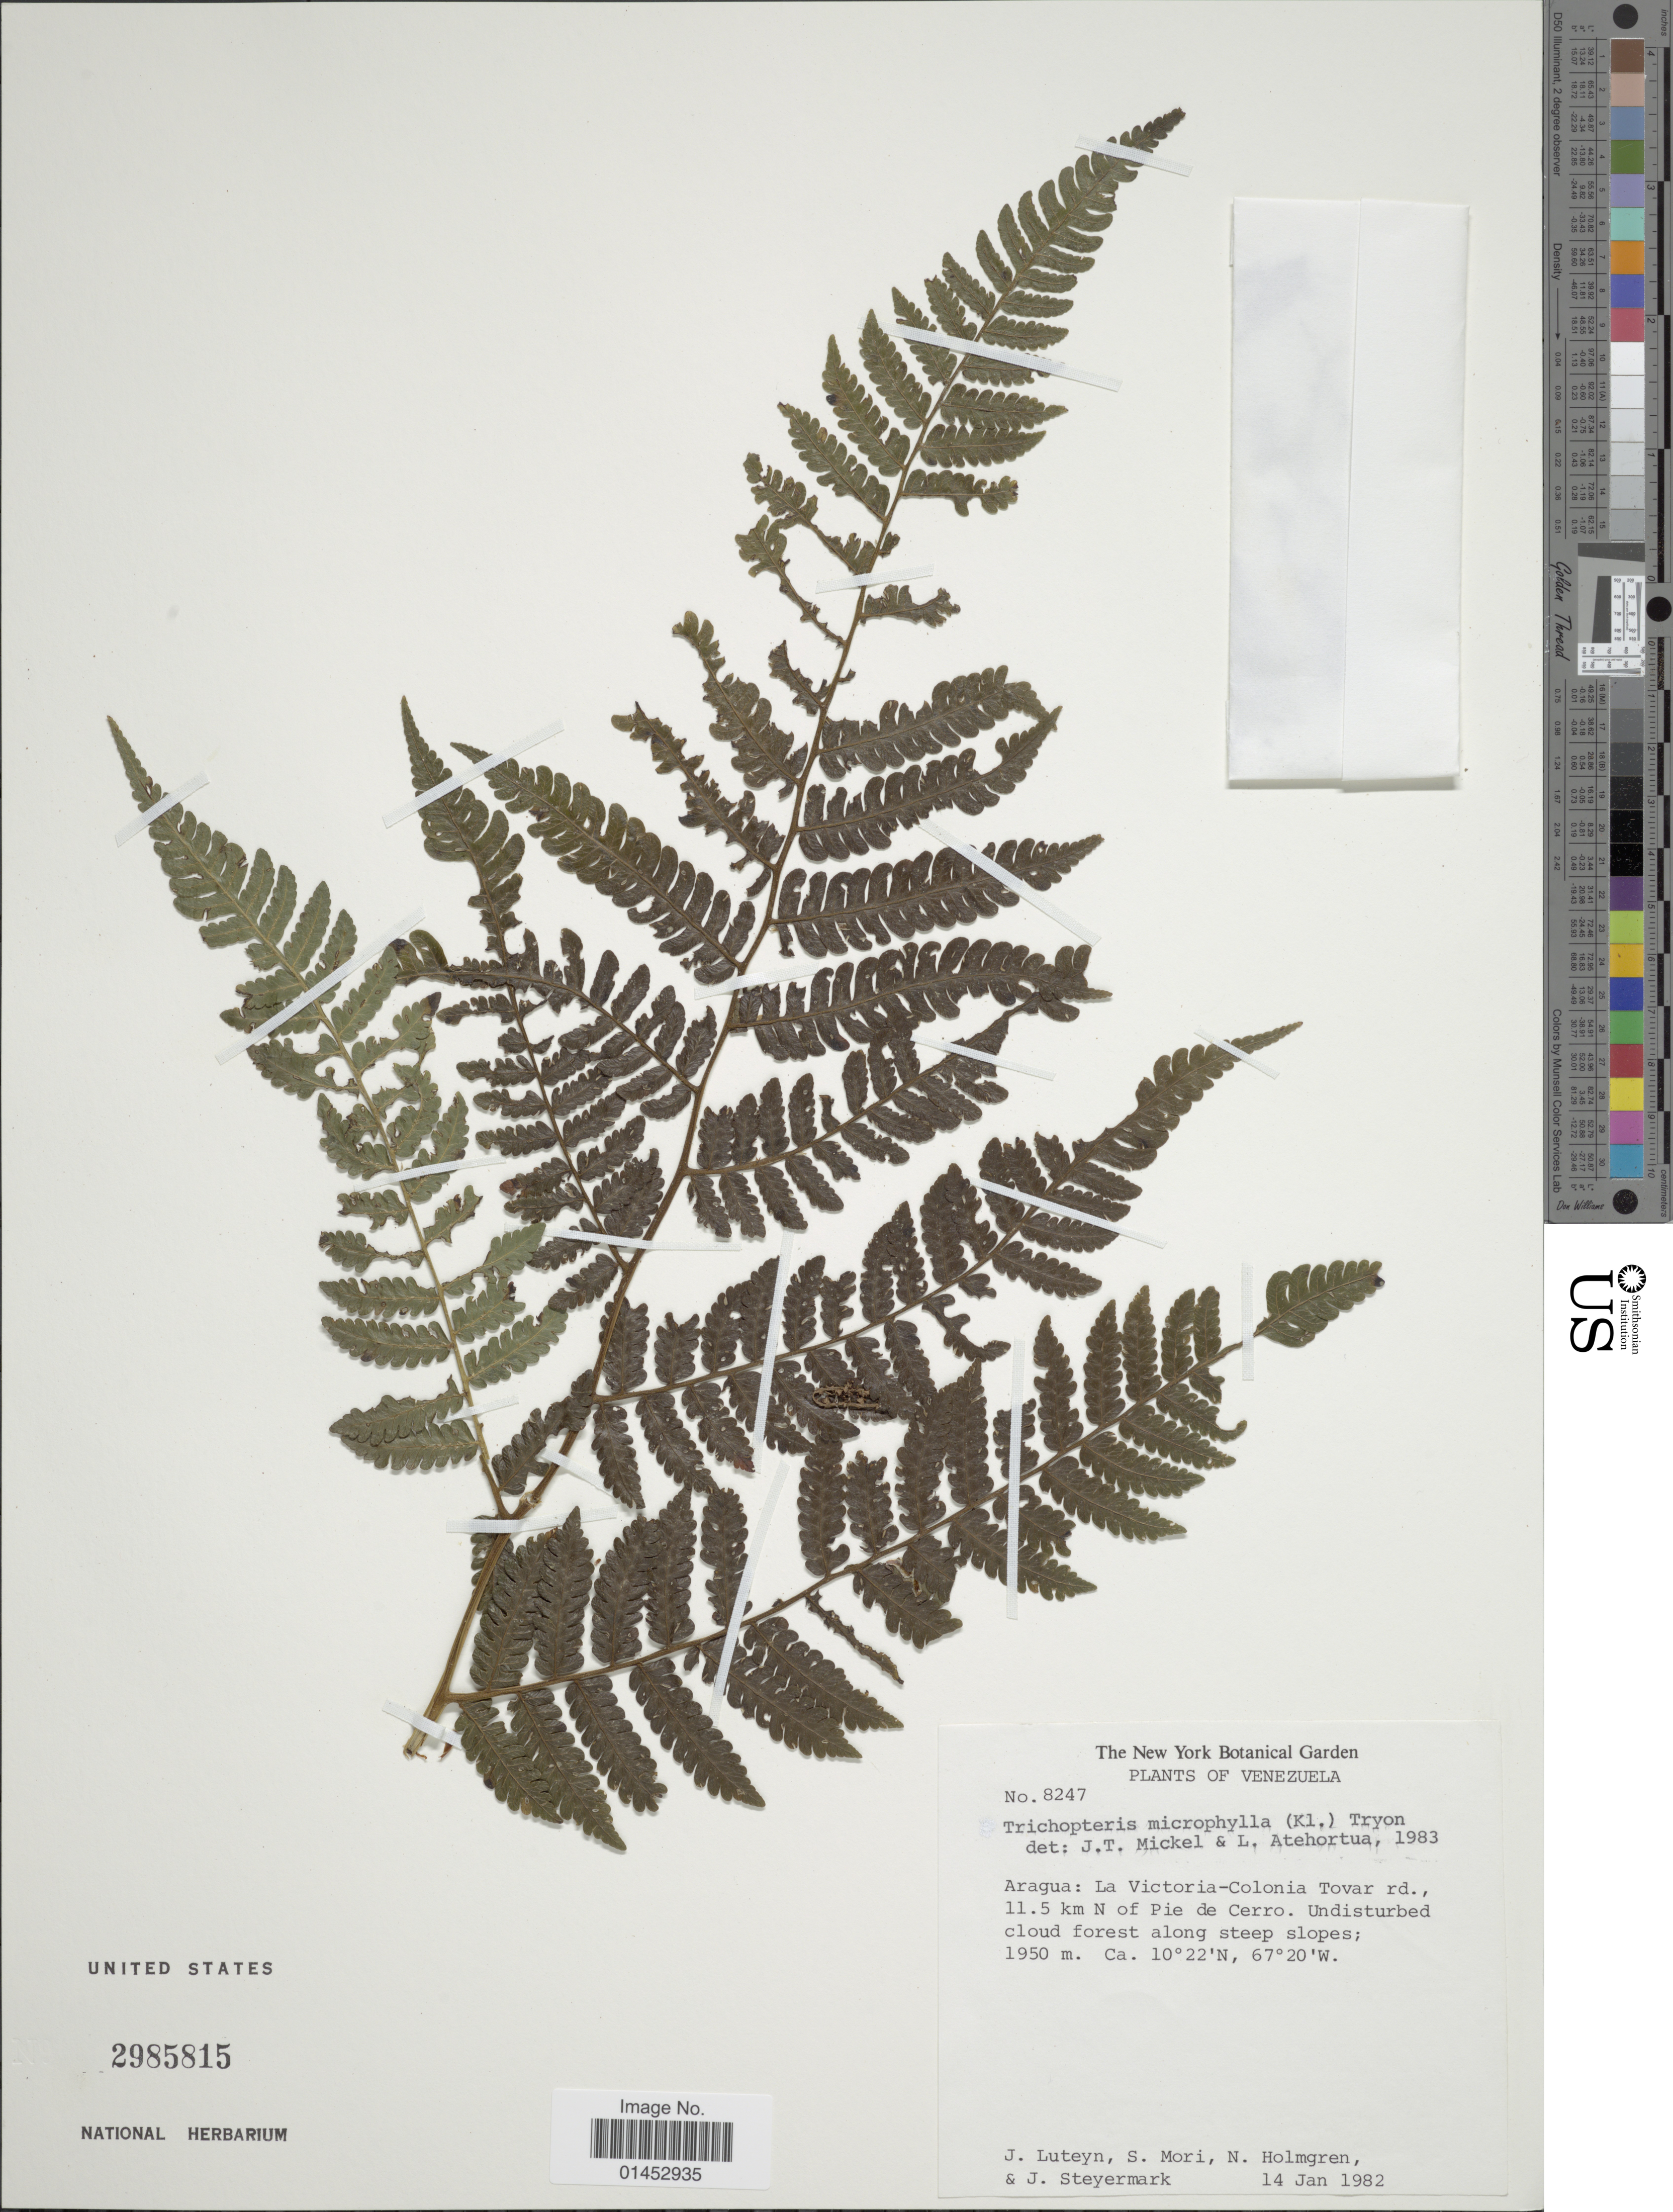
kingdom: Plantae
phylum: Tracheophyta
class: Polypodiopsida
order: Cyatheales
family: Cyatheaceae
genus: Cyathea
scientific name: Cyathea squamata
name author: (Klotzsch) Domin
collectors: J. L. Luteyn, S. Mori, N. H. Holmgren & J. Steyermark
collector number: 8247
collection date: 1982-01-14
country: Venezuela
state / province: Aragua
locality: La Victoria-Colonia Tovar rd., 11.5 km N of Pie de Cerro. Undistturbed cloud forest along steep slopes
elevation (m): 1950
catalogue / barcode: US 2985815